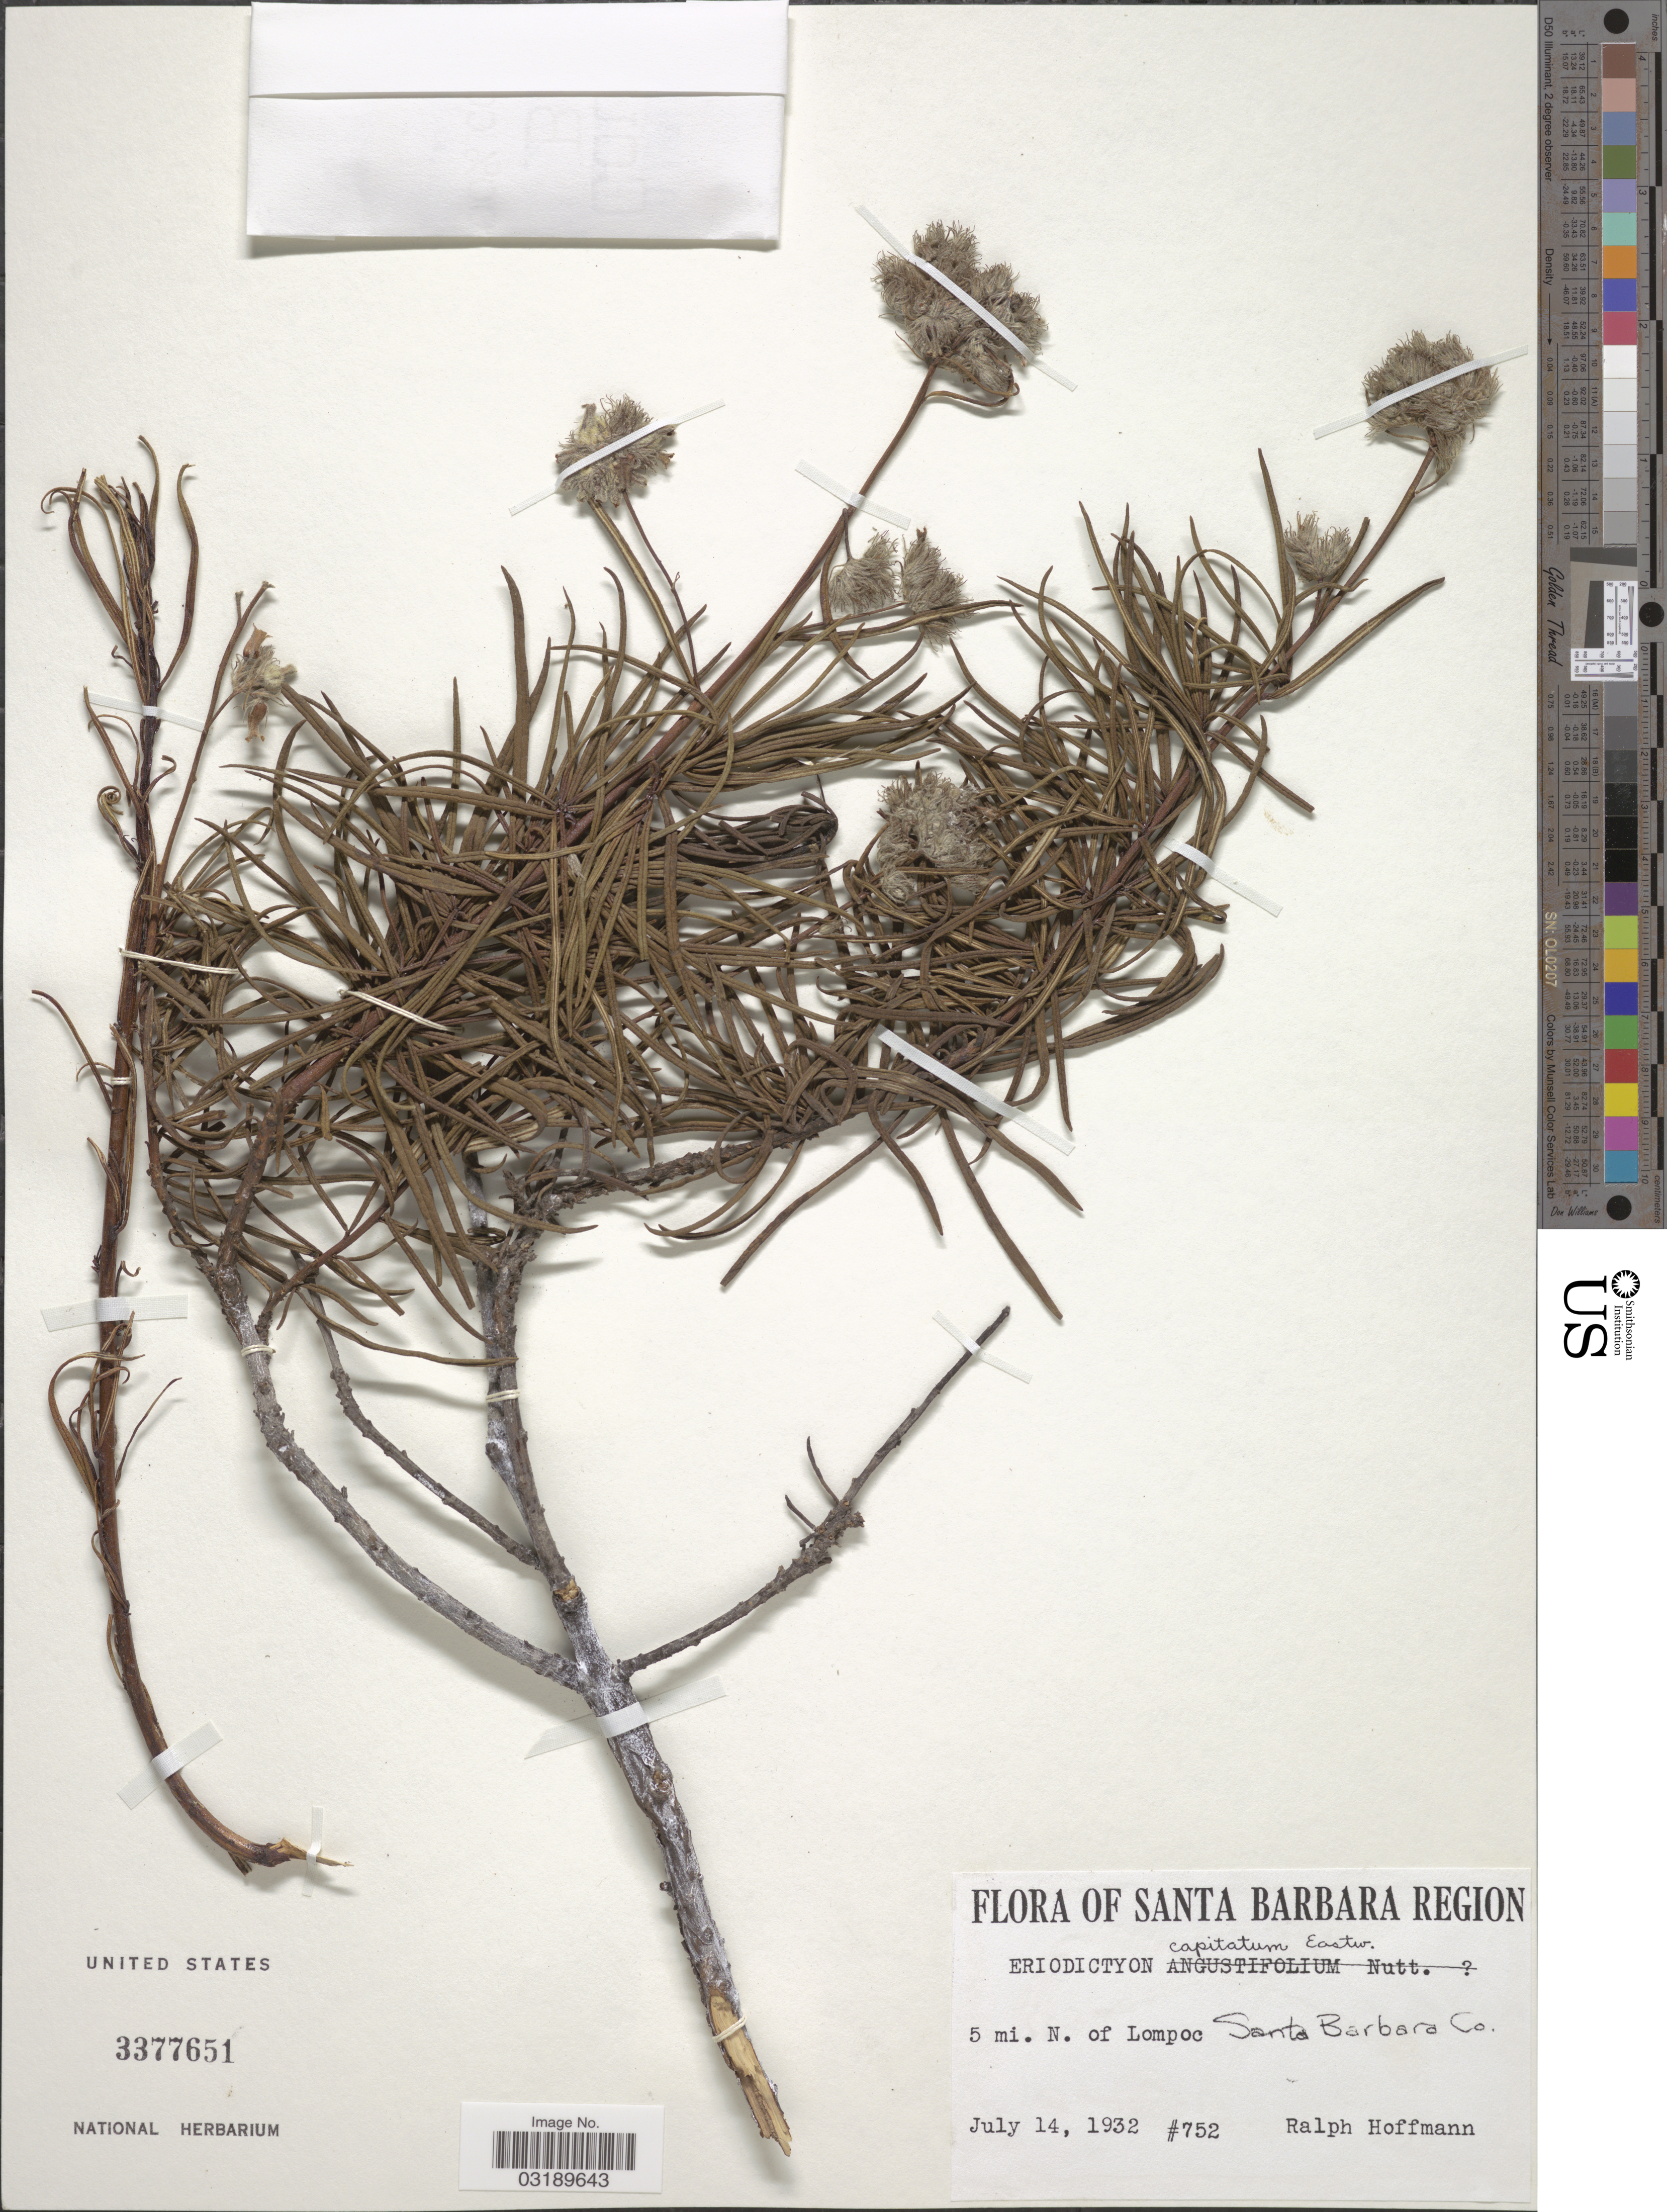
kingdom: Plantae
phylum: Tracheophyta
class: Magnoliopsida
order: Boraginales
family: Namaceae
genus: Eriodictyon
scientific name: Eriodictyon capitatum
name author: Eastw.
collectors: R. Hoffmann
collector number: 752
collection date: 1932-07-14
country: United States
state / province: California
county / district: Santa Barbara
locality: Santa Barbara Region. 5 mi. N. of Lompoc. Santa Barbara Co.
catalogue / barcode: US 3377651